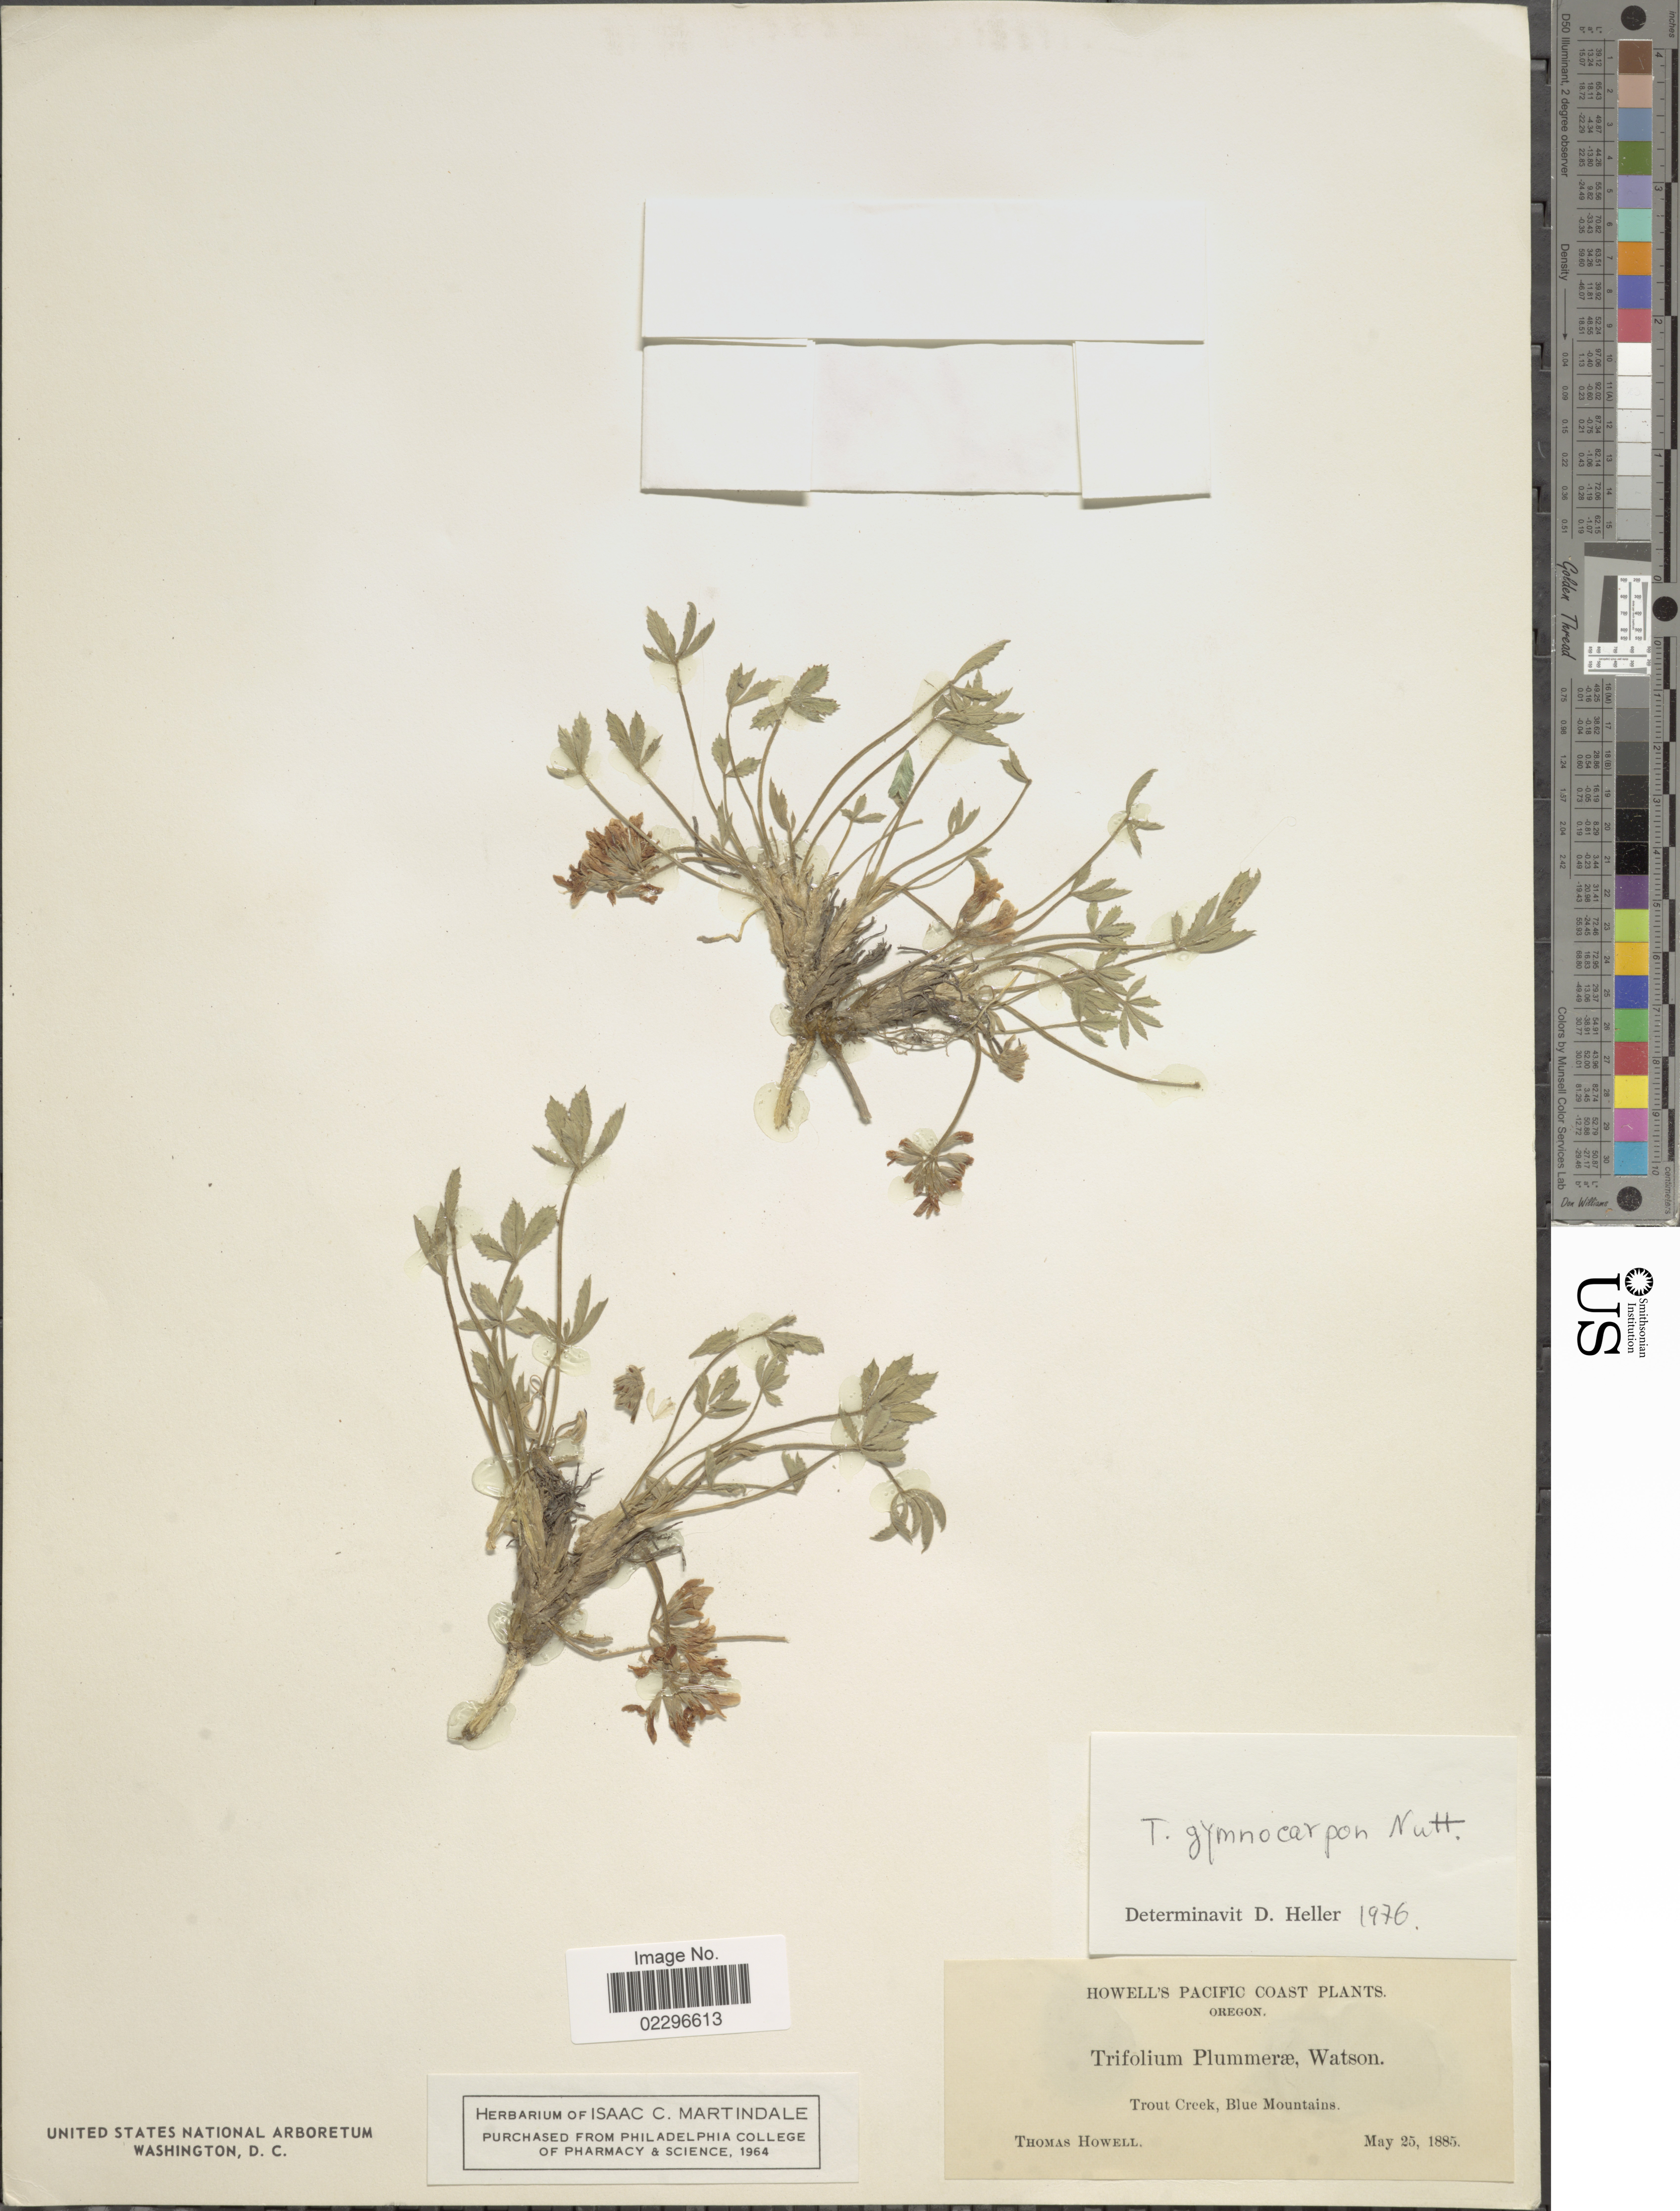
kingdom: Plantae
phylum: Tracheophyta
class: Magnoliopsida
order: Fabales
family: Fabaceae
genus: Trifolium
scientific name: Trifolium gymnocarpon var. plummerae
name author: (S. Watson) J.S. Martin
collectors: T. Howell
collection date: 1885-05-25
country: United States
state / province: Oregon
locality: Howell's Pacific Coast, Oregon, Trout Creek, Blue Mountains